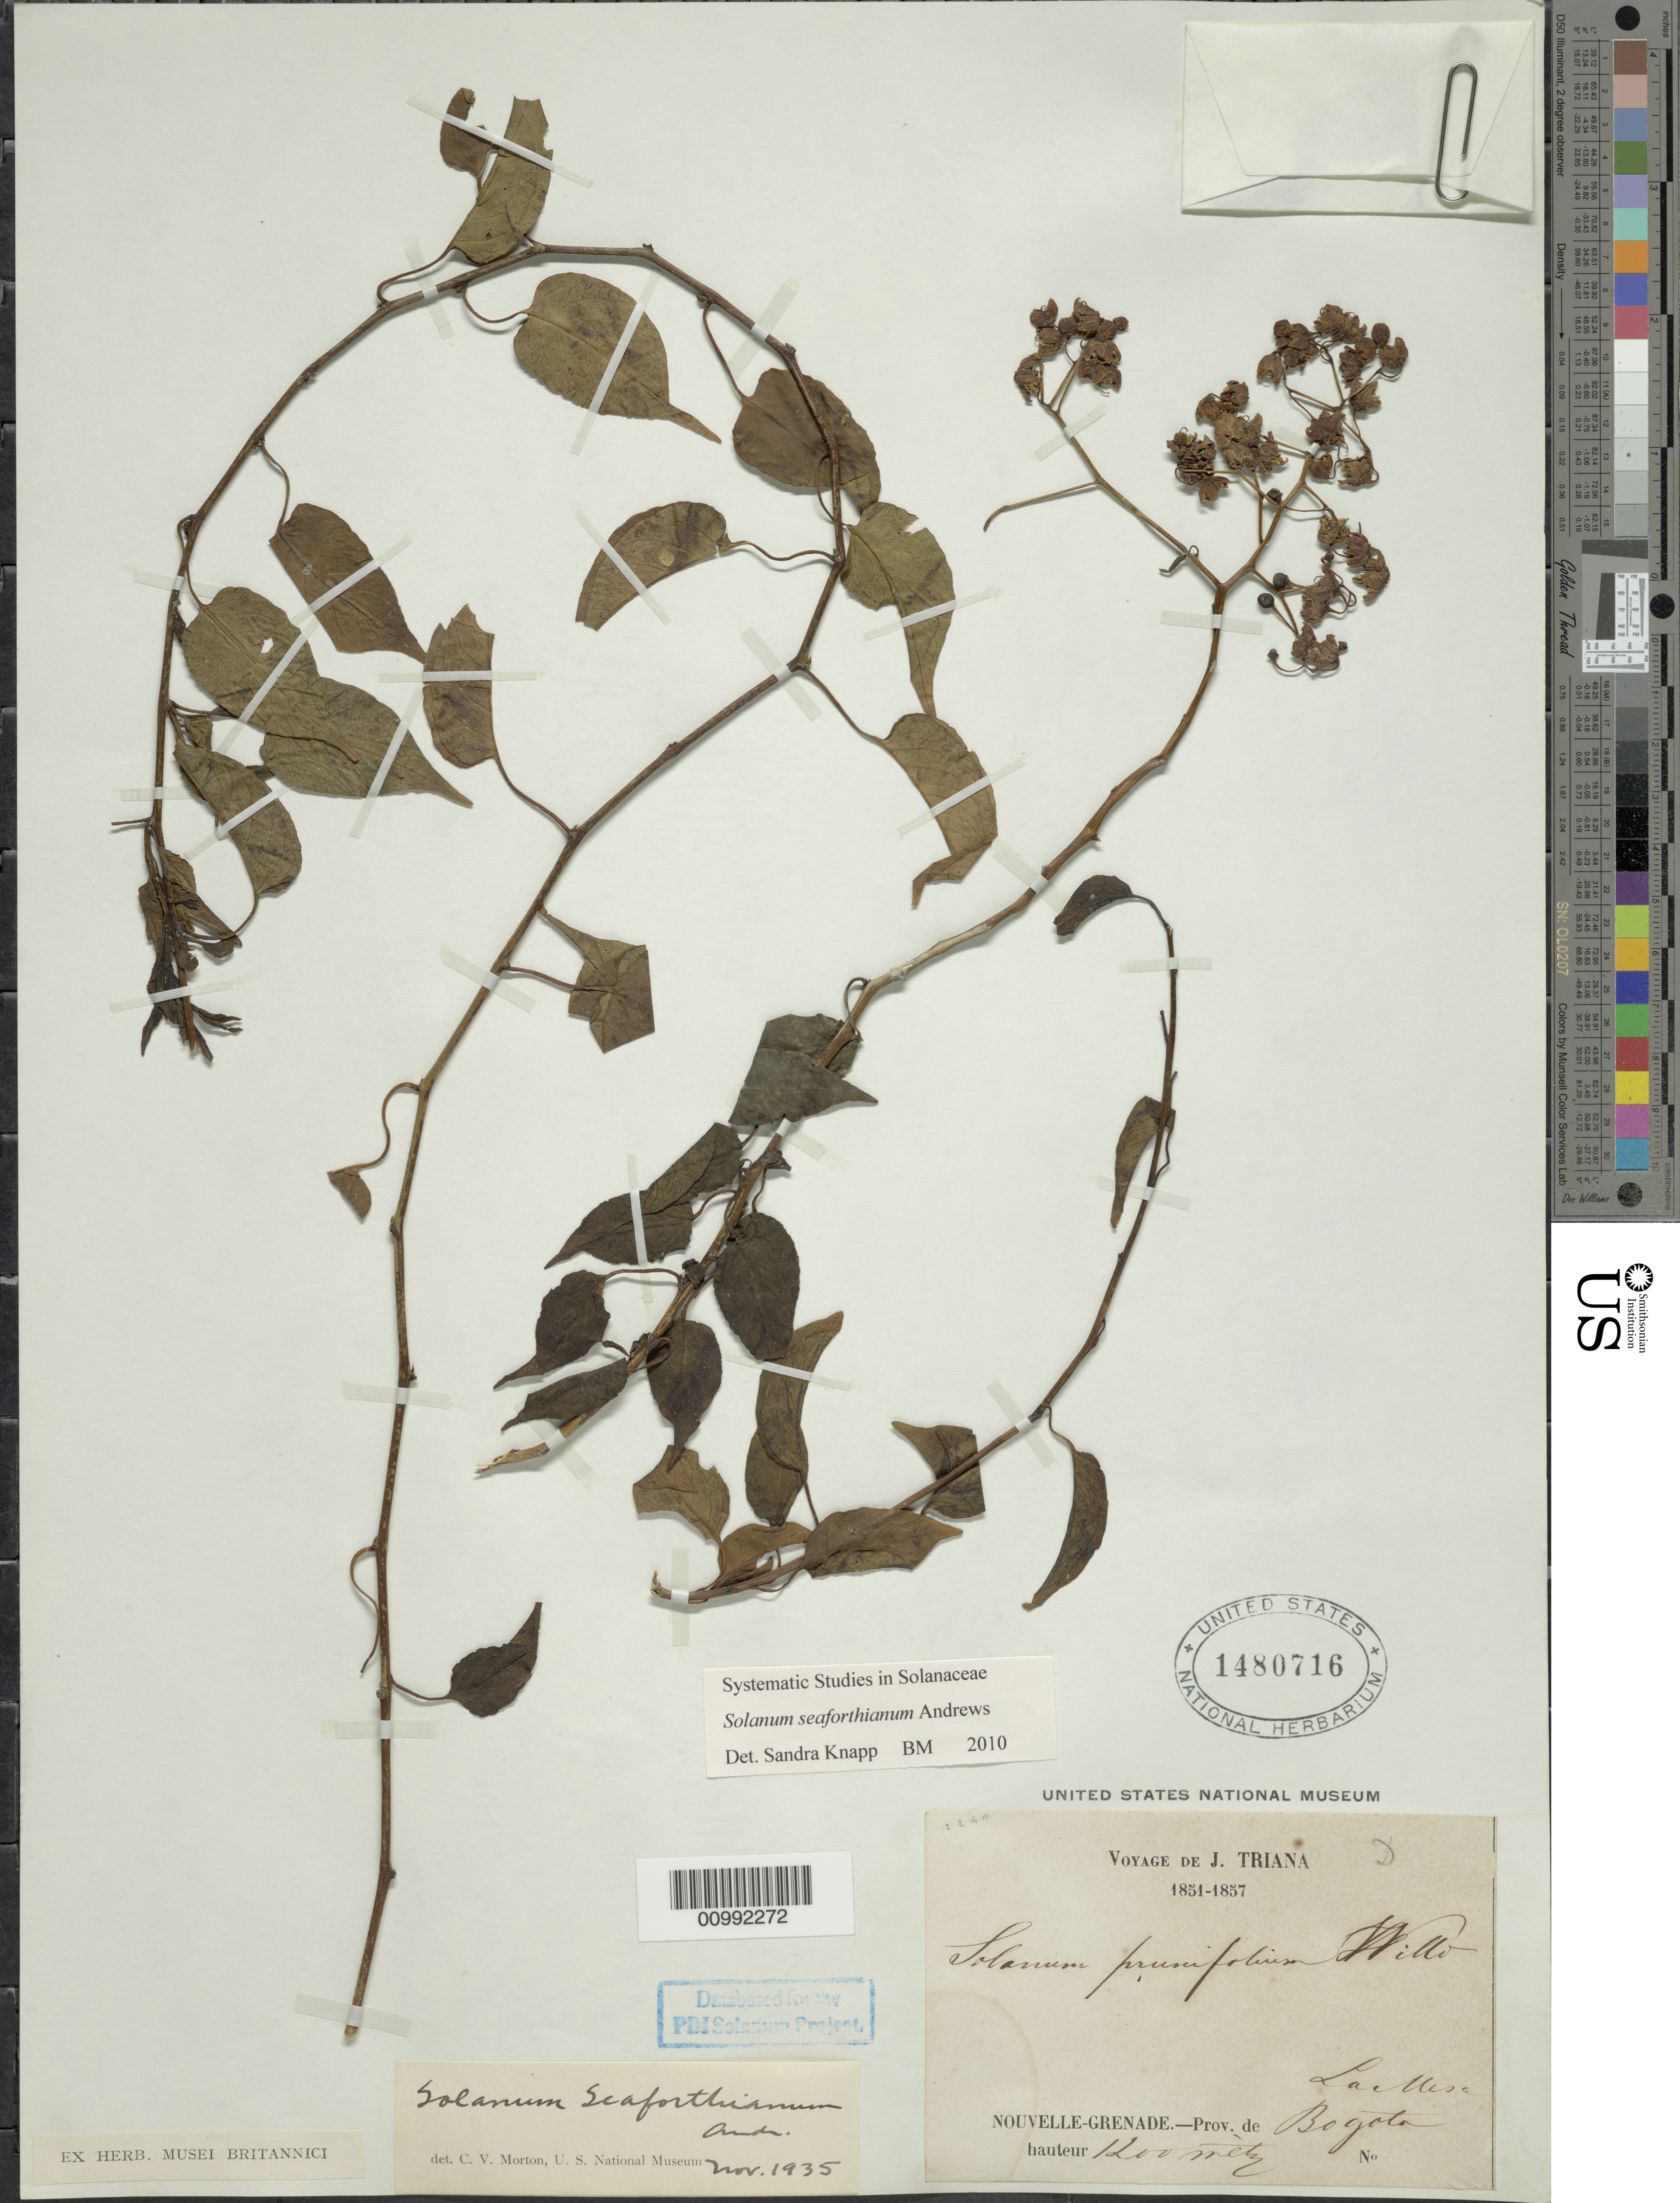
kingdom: Plantae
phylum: Tracheophyta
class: Magnoliopsida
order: Solanales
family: Solanaceae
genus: Solanum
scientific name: Solanum seaforthianum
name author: Andrews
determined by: Knapp, S. D.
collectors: J. J. Triana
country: Colombia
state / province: Cundinamarca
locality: La Mesa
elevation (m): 1200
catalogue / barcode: US 1480716